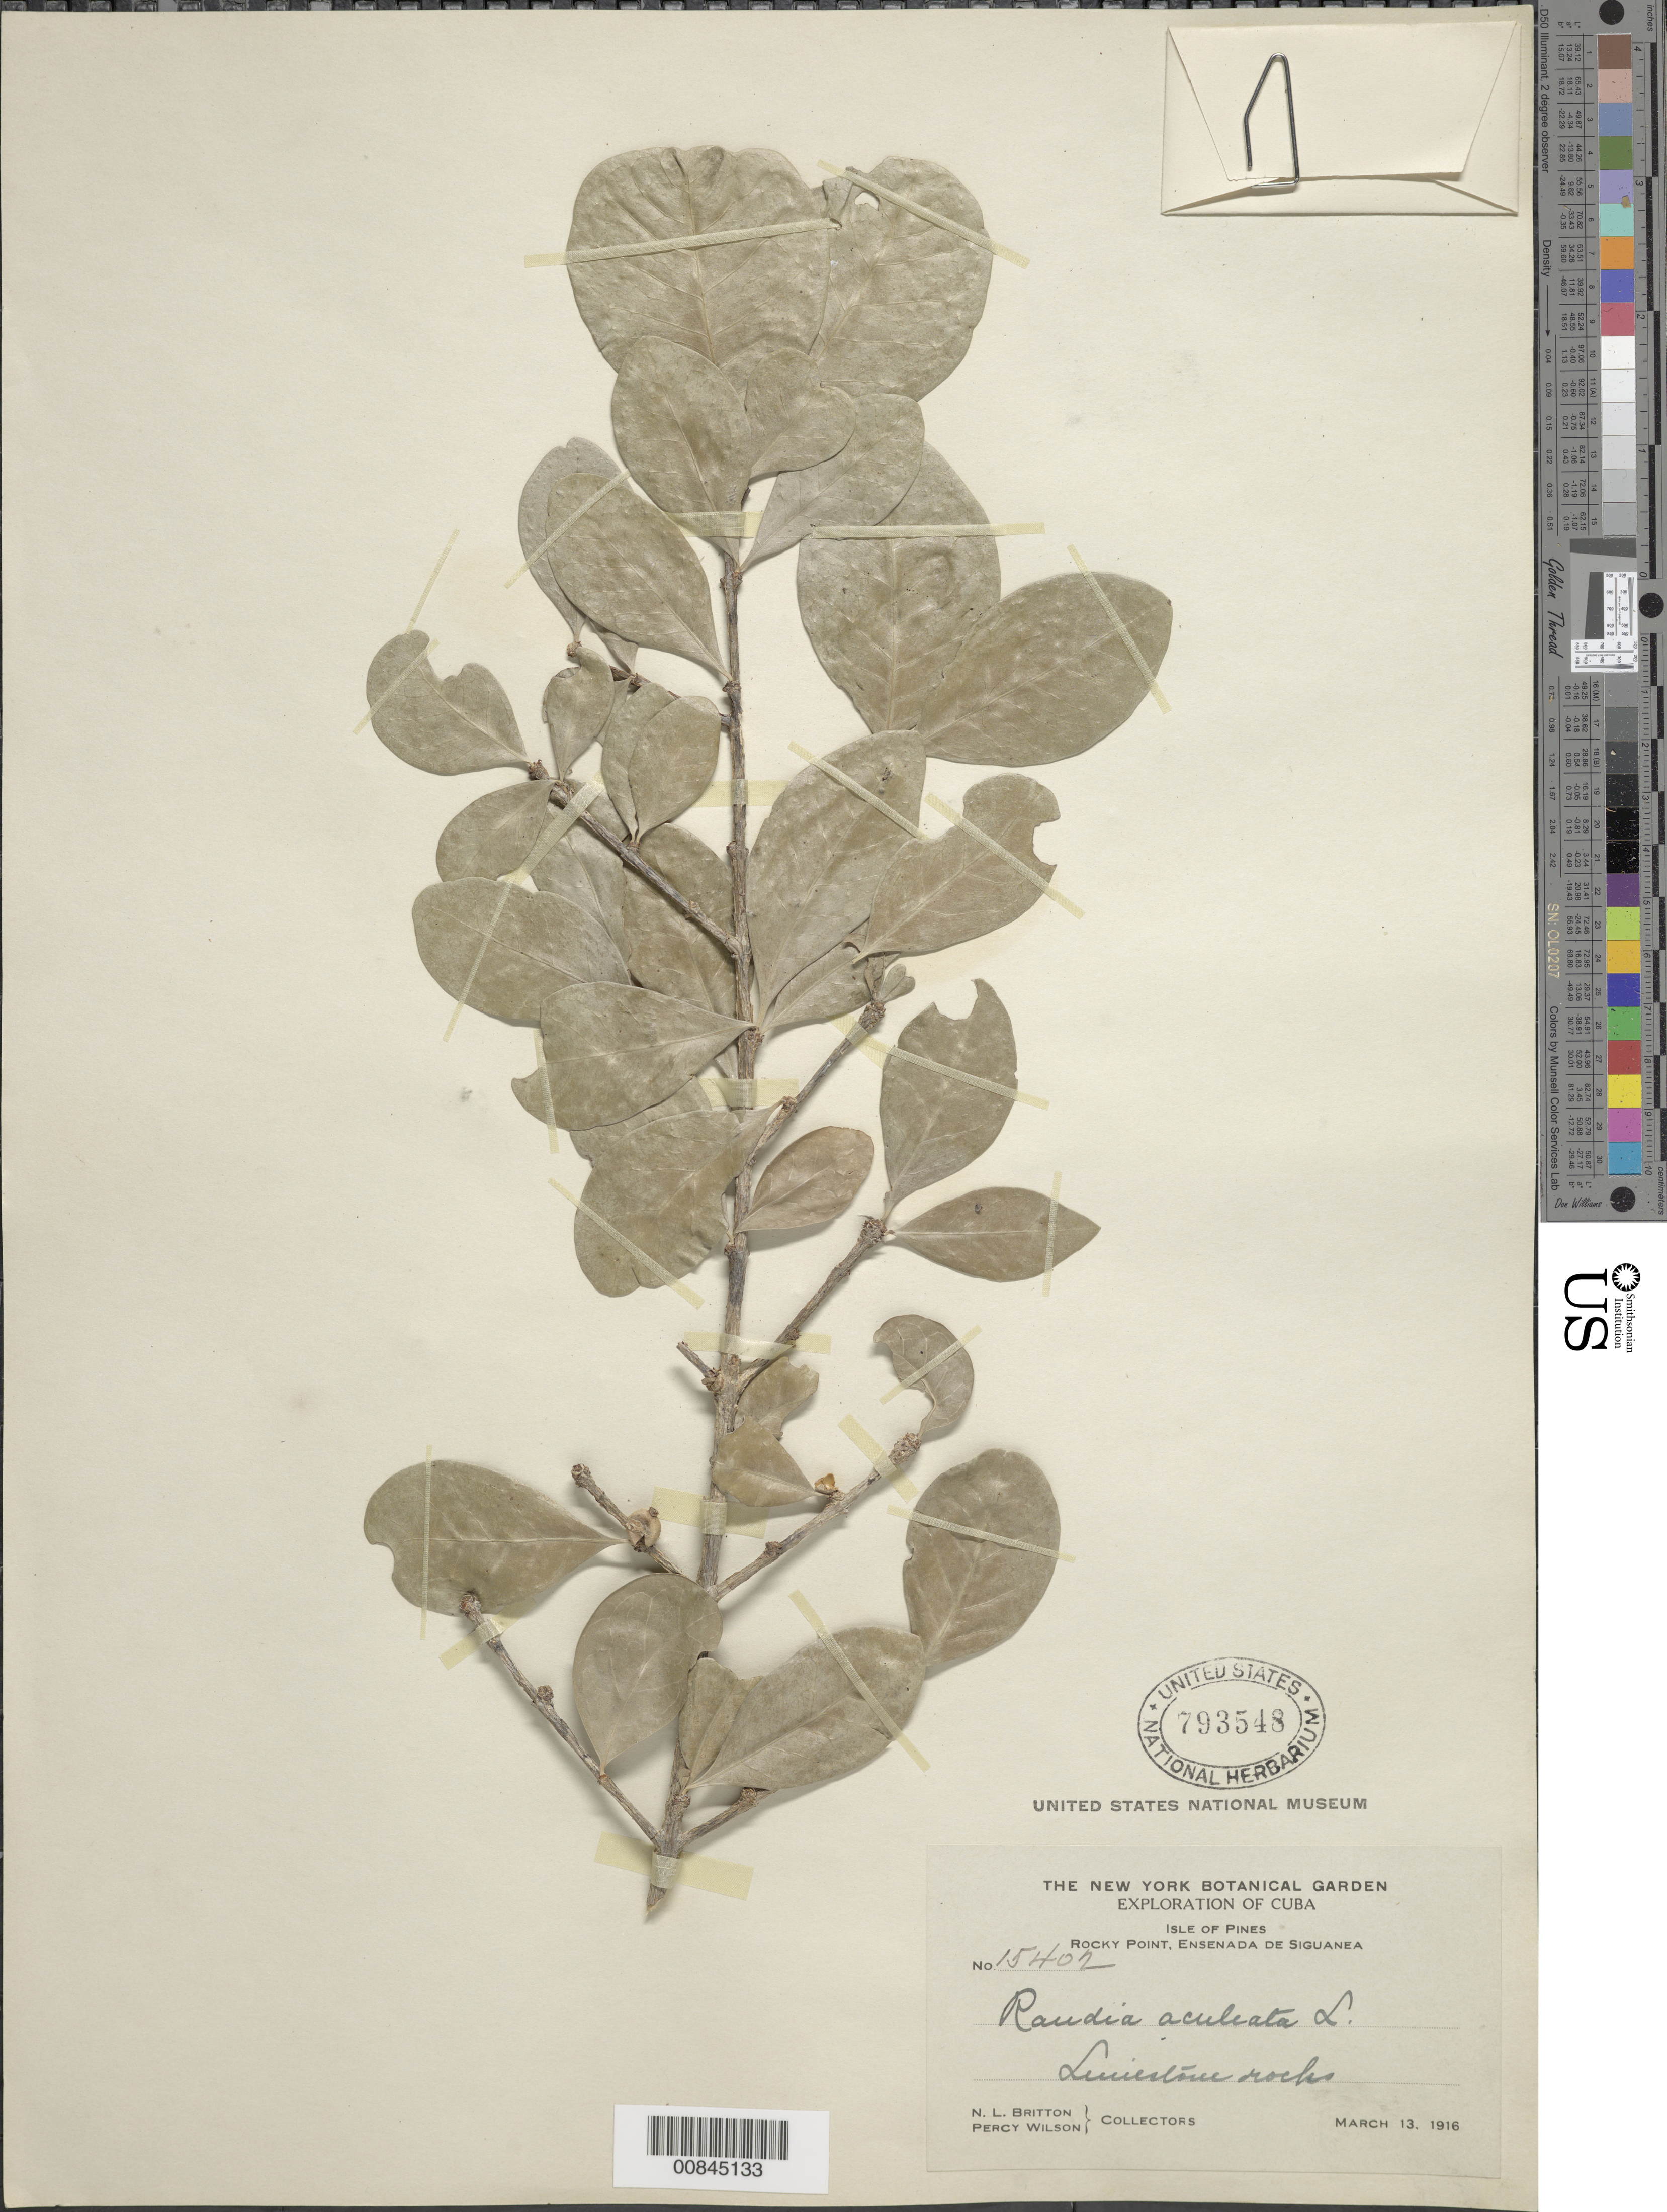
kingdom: Plantae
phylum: Tracheophyta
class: Magnoliopsida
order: Gentianales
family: Rubiaceae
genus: Randia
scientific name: Randia aculeata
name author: L.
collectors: N. Britton & P. Wilson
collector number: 15402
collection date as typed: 13 Mar 1916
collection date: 1916-03-13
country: Cuba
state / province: Isla de La Juventud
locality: Rocky Point, Ensenada de Siguanea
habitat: Limestone rocks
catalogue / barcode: US 793548